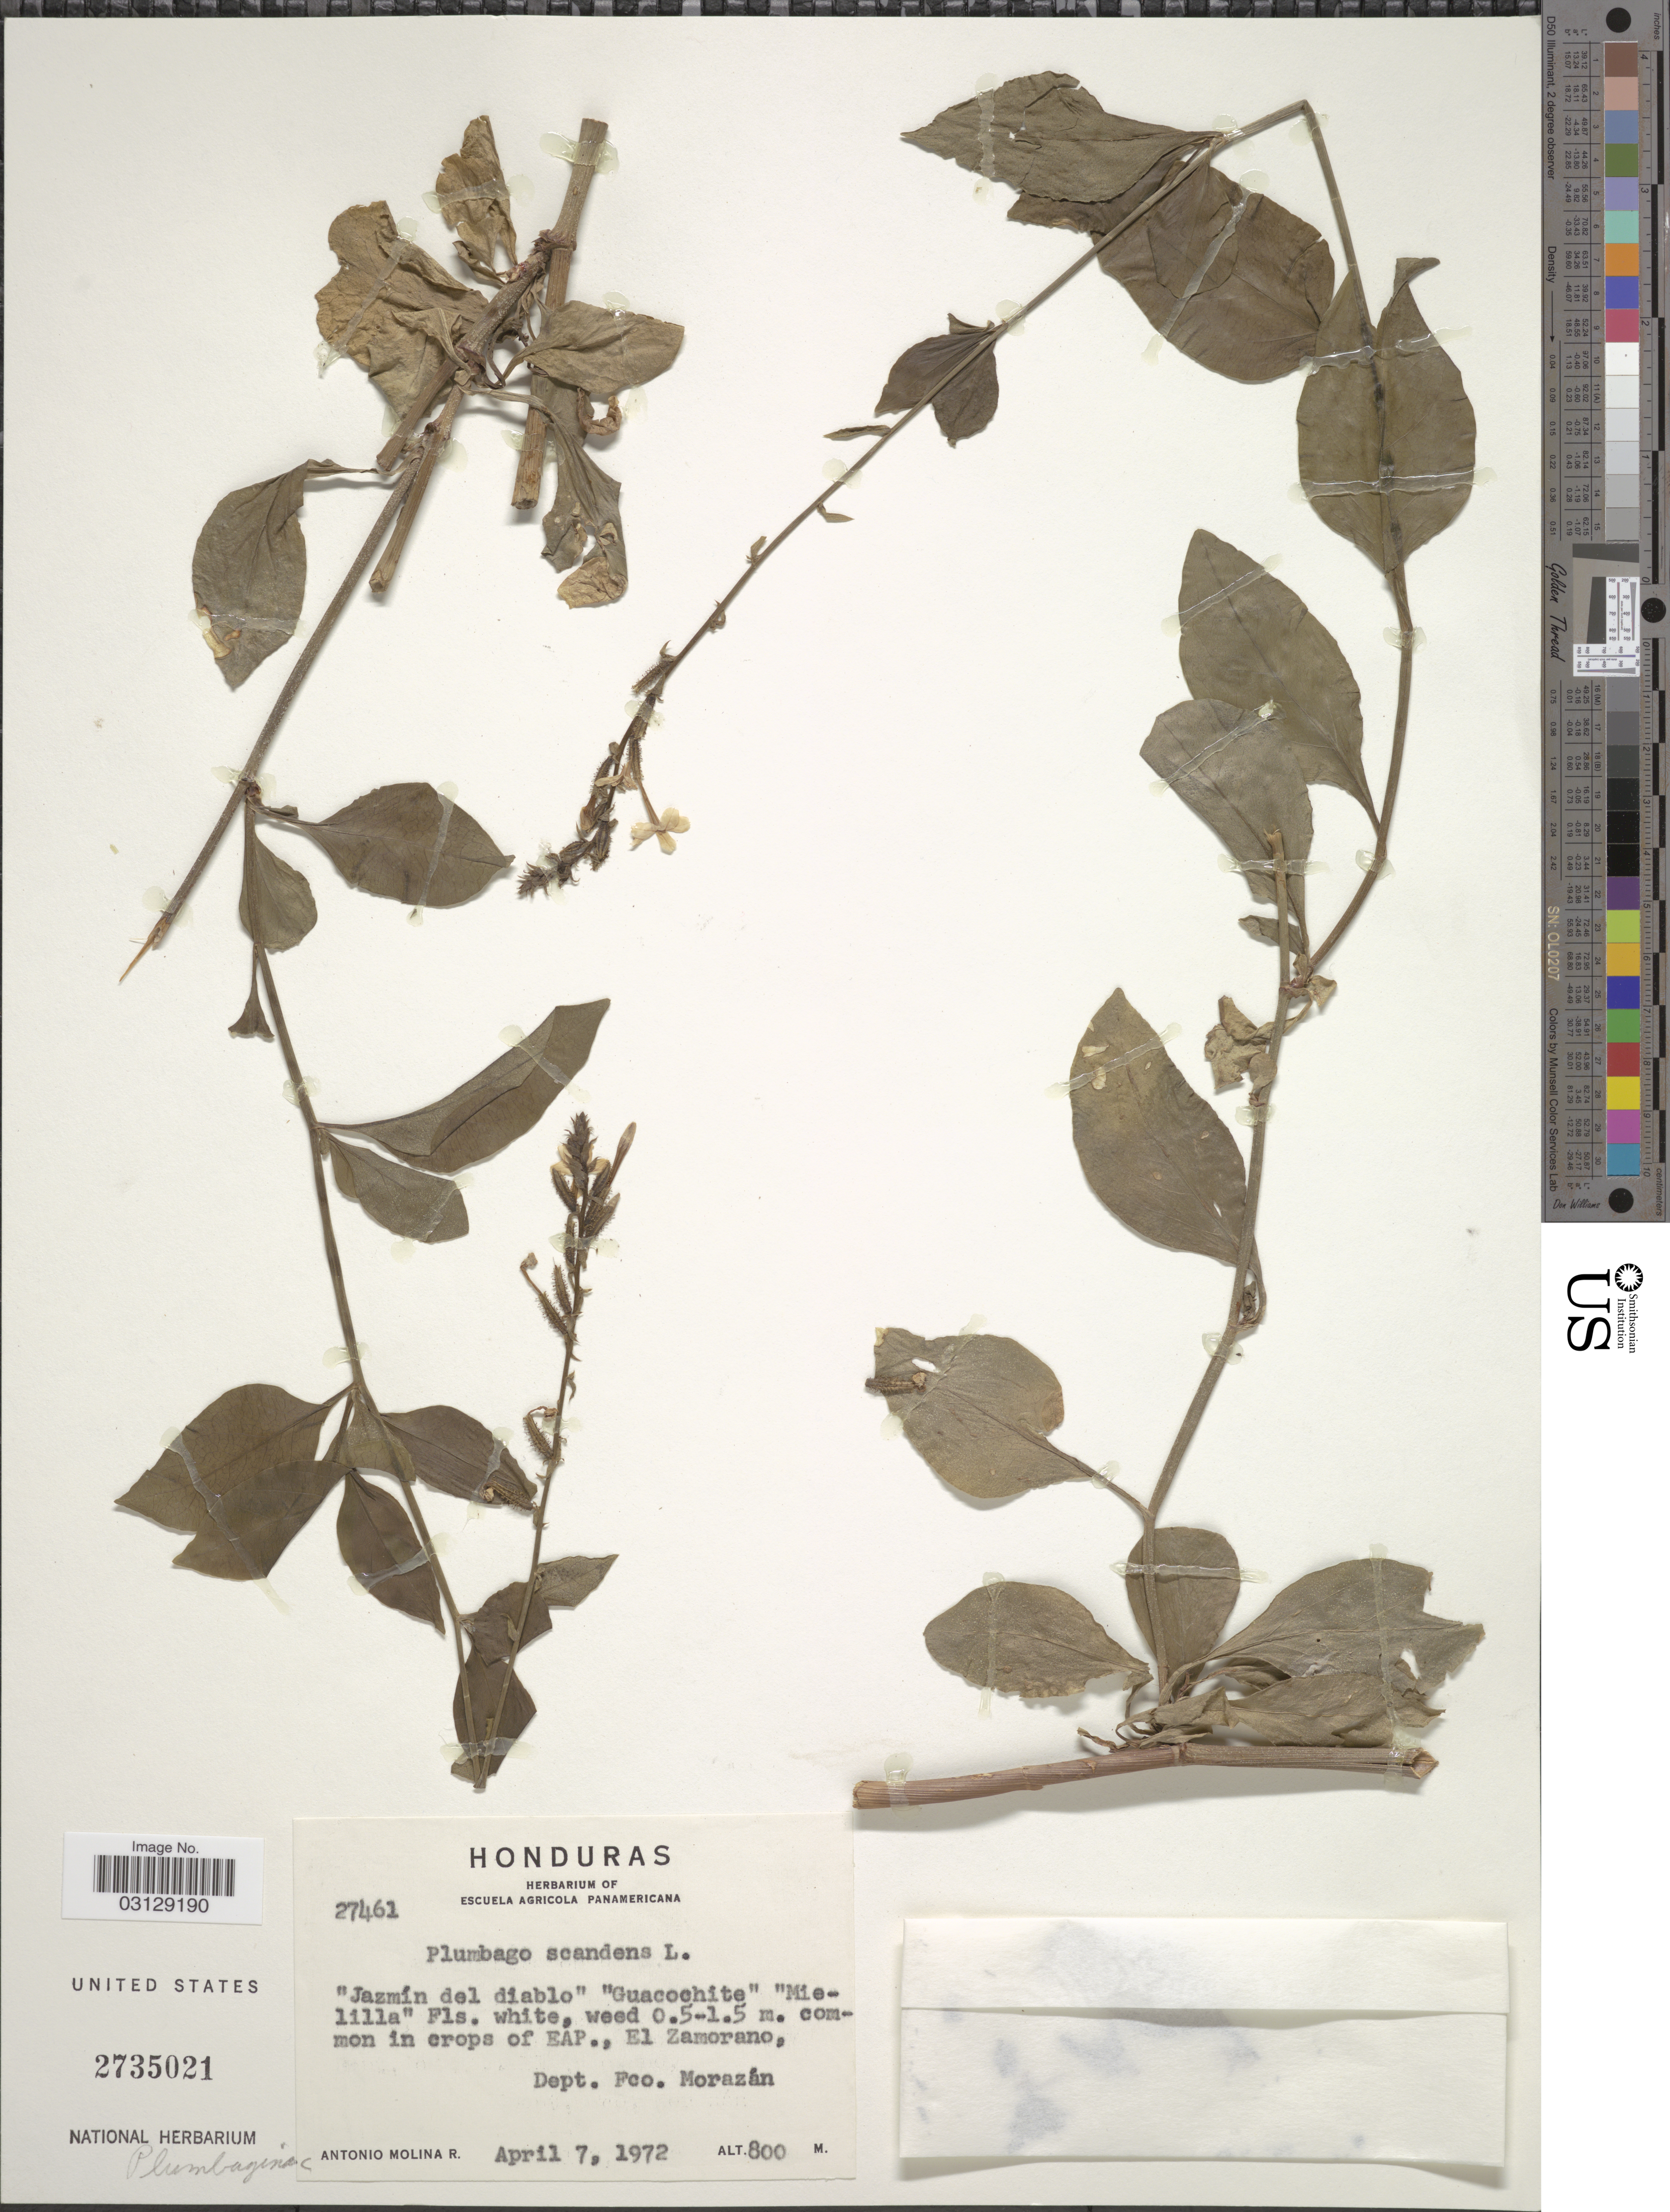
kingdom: Plantae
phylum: Tracheophyta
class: Magnoliopsida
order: Caryophyllales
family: Plumbaginaceae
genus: Plumbago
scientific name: Plumbago scandens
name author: L.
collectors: A. Molina R.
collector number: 27461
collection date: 1972-04-07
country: Honduras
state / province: Fco. Morazán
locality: EAP [unsure placement] El Zamorano, Dept. Fco. Morazán.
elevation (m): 800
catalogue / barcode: US 2735021